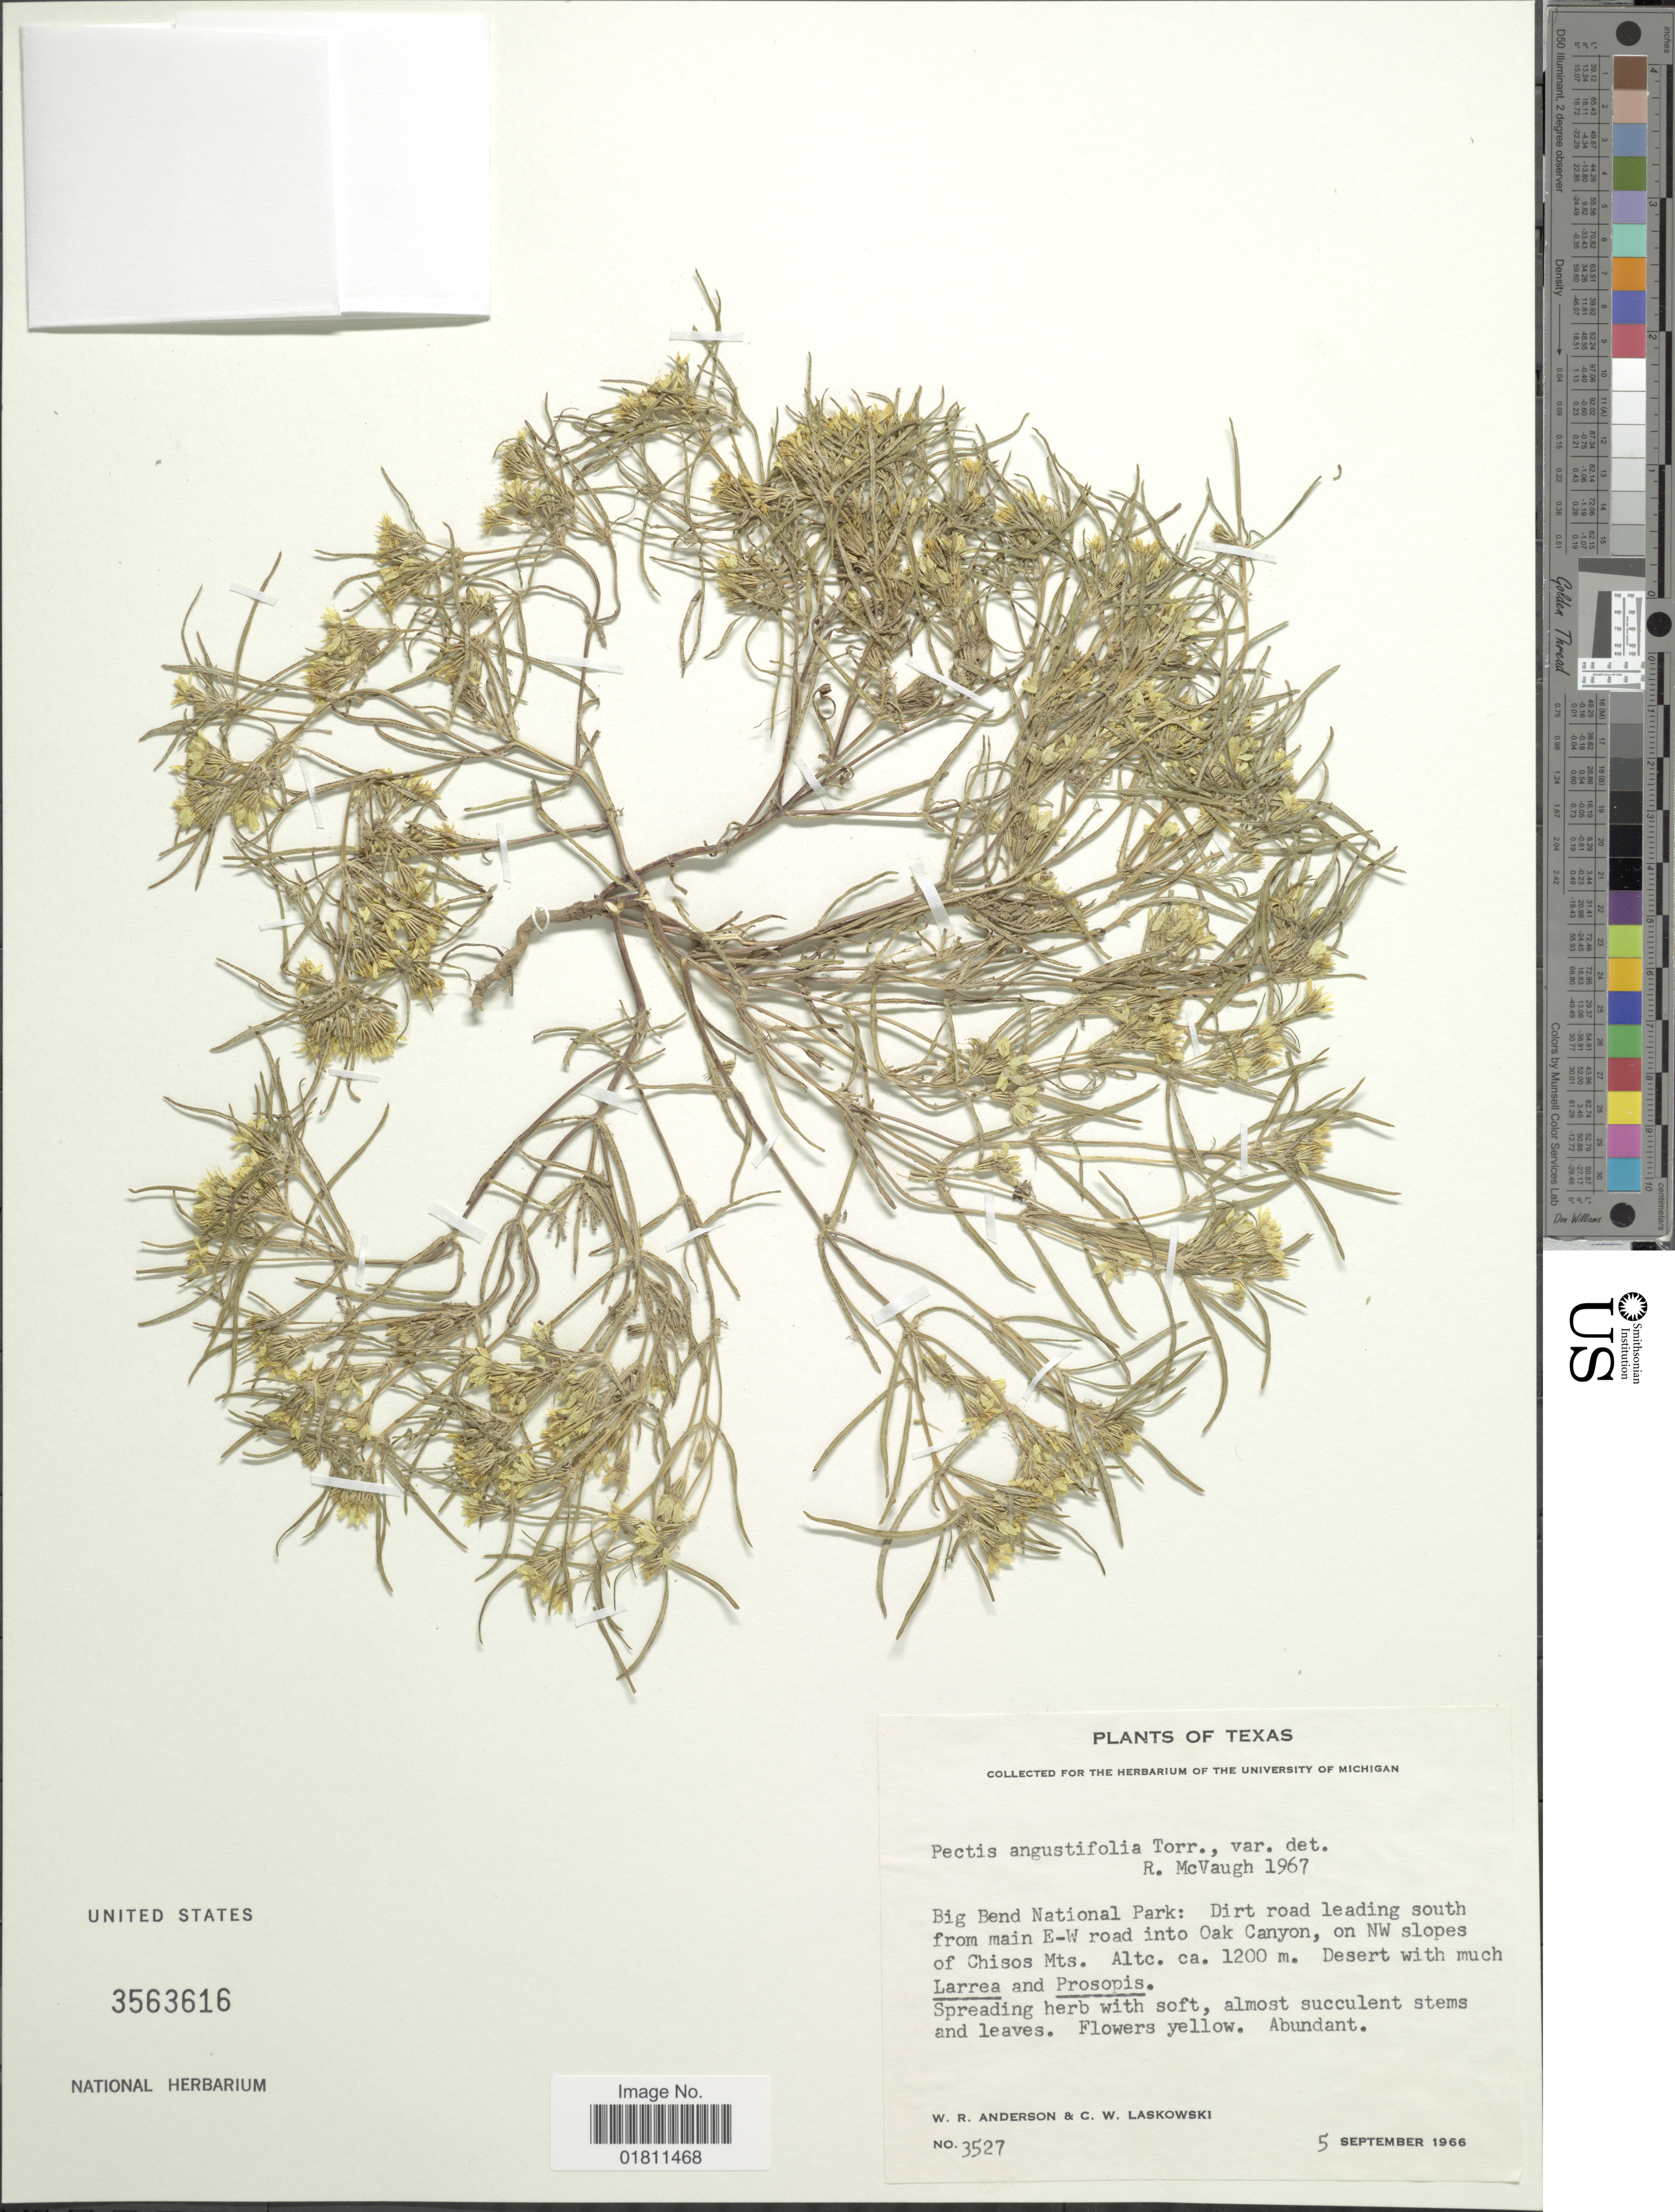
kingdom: Plantae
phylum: Tracheophyta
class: Magnoliopsida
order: Asterales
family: Asteraceae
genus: Pectis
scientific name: Pectis angustifolia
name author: Torr.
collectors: W. Anderson & C. Laskowski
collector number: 3527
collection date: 1966-09-05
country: United States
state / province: Texas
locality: Texas, Big Bend National Park: Dirt road leading south from main E-W road into Oak Canyon, on NW slopes of Chisos Mts.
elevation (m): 1200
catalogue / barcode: US 3563616